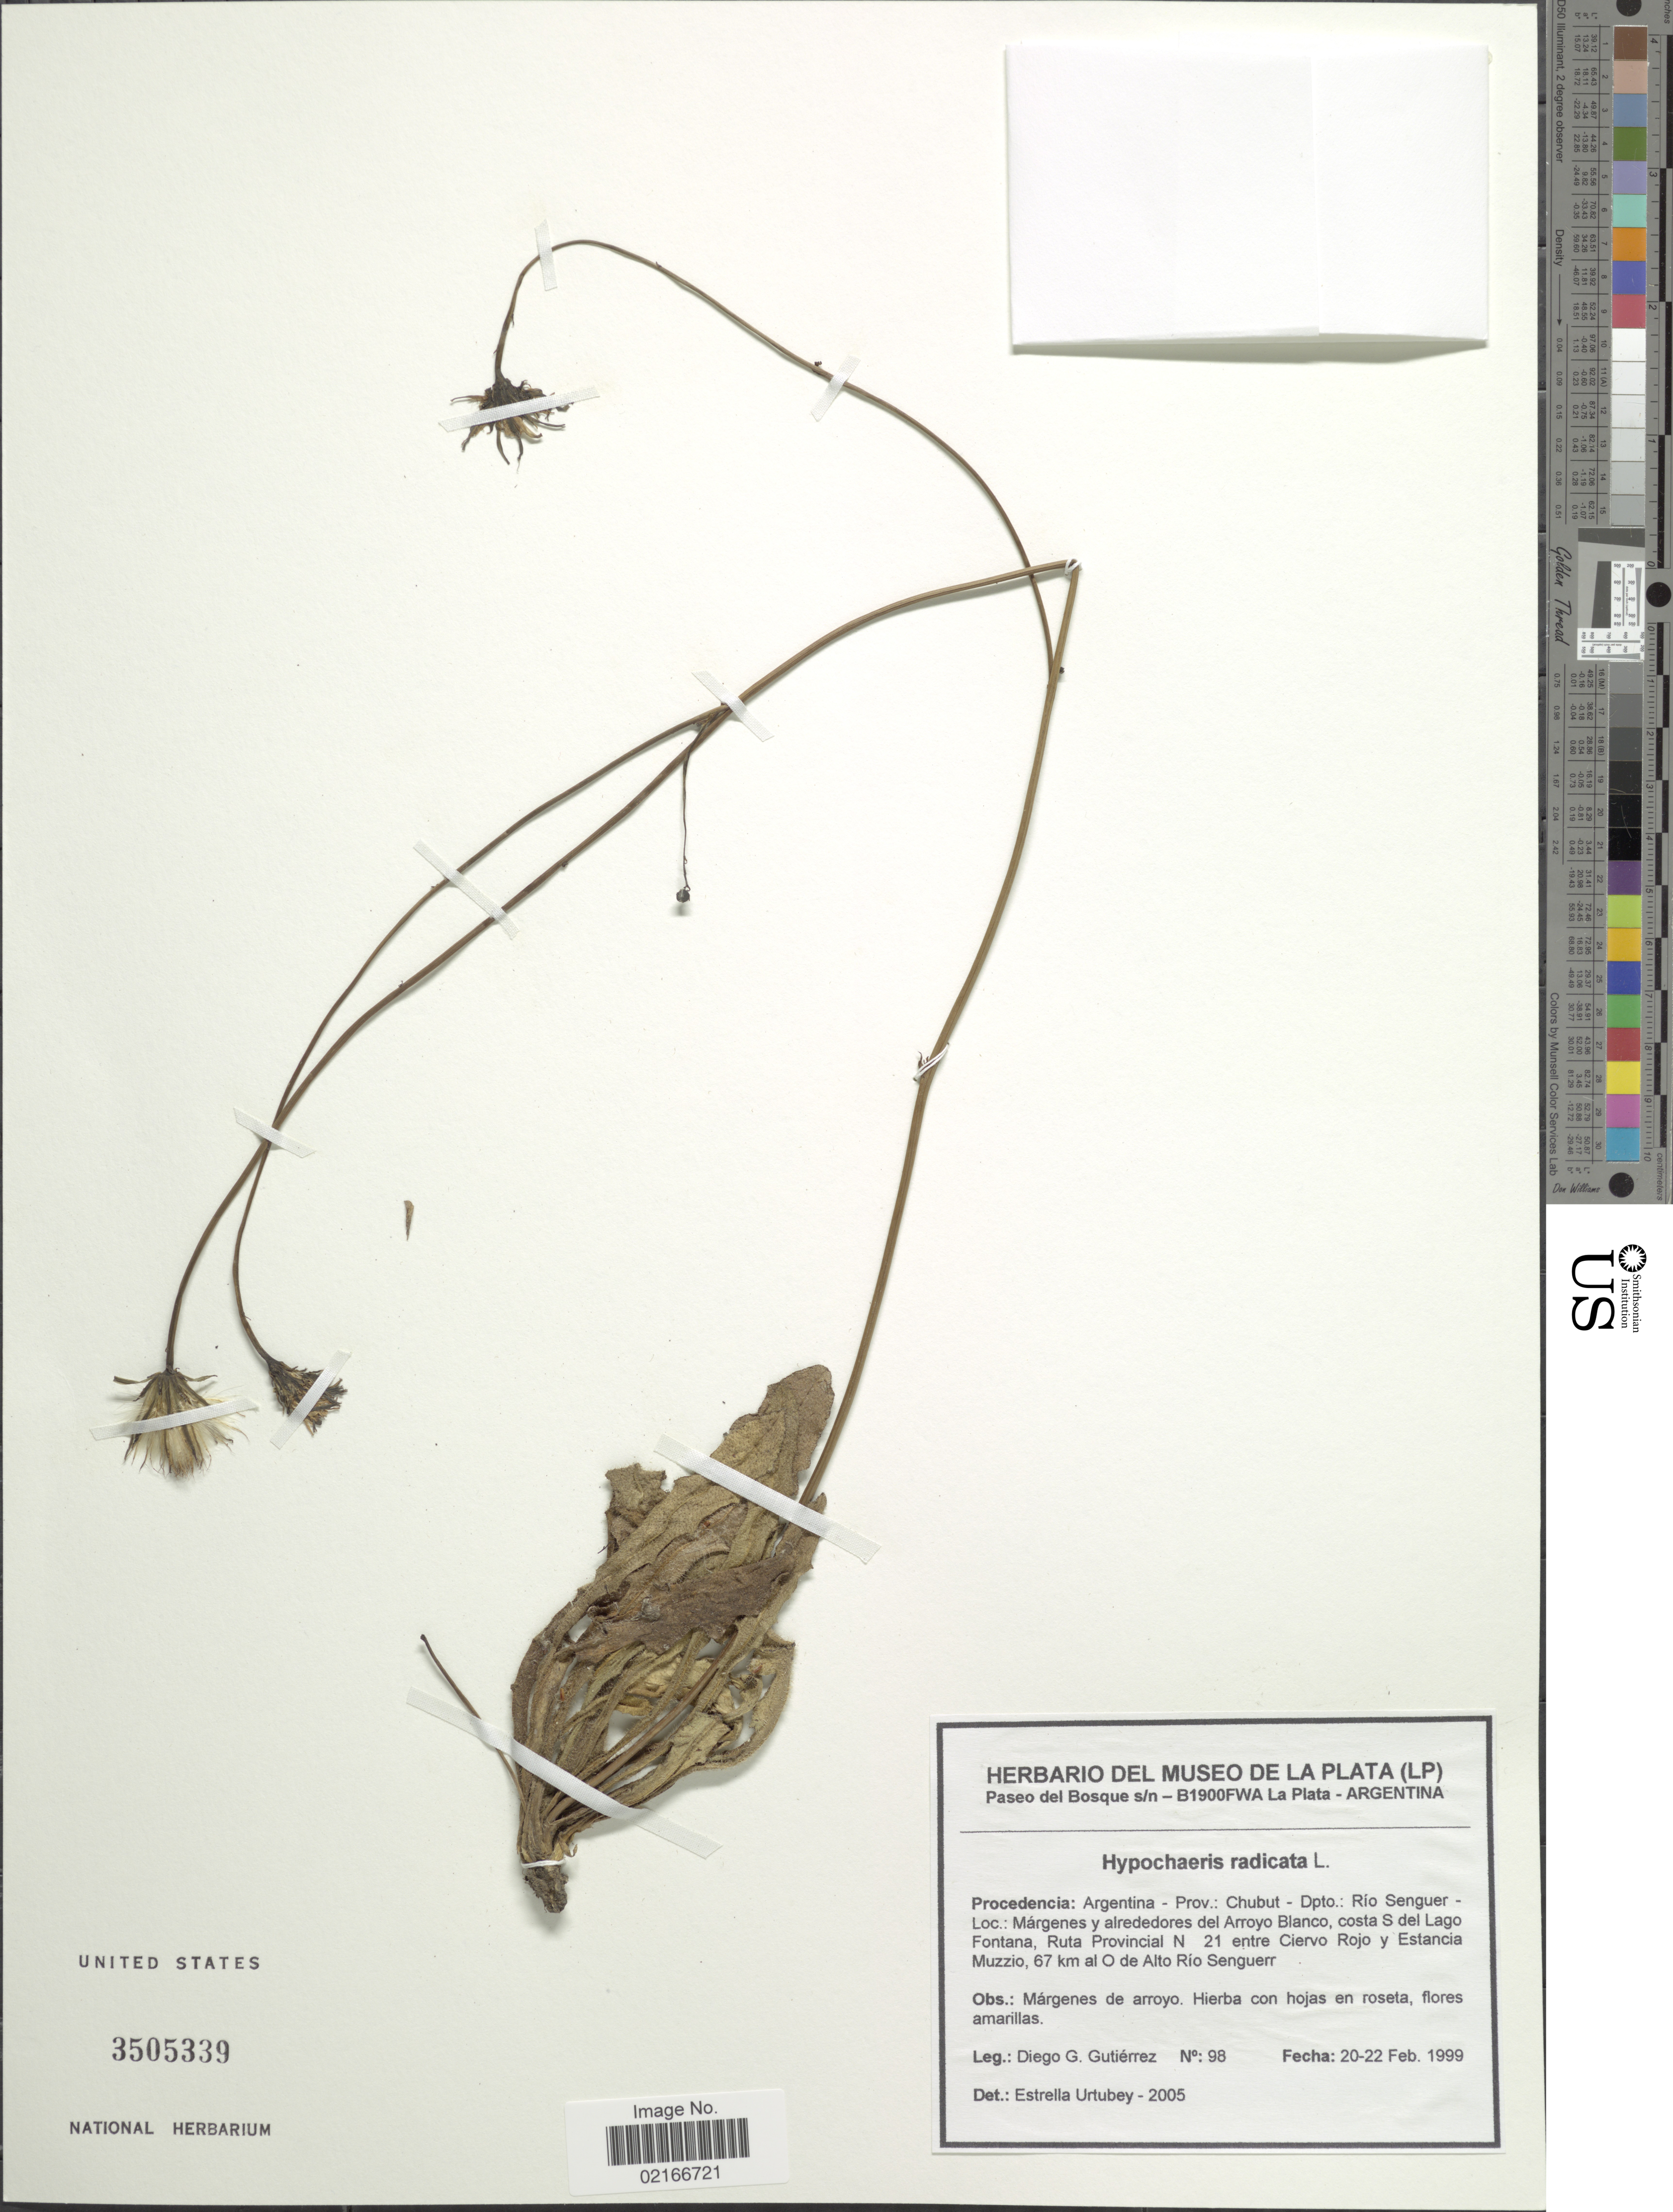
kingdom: Plantae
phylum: Tracheophyta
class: Magnoliopsida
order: Asterales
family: Asteraceae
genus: Hypochaeris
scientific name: Hypochaeris radicata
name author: L.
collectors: D. G. Gutiérrez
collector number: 98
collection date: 1999-02-20/1999-02-22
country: Argentina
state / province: Chubut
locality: Dpto.: Río Senguer - Márgenes y alrededores del Arroyo Blanco, costa S del Lago Fontana, Ruta Provincial N 21 entre Ciervo Rojo y Estancia Muzzio, 67 km al O de Alto Río Senguerr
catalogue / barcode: US 3505339